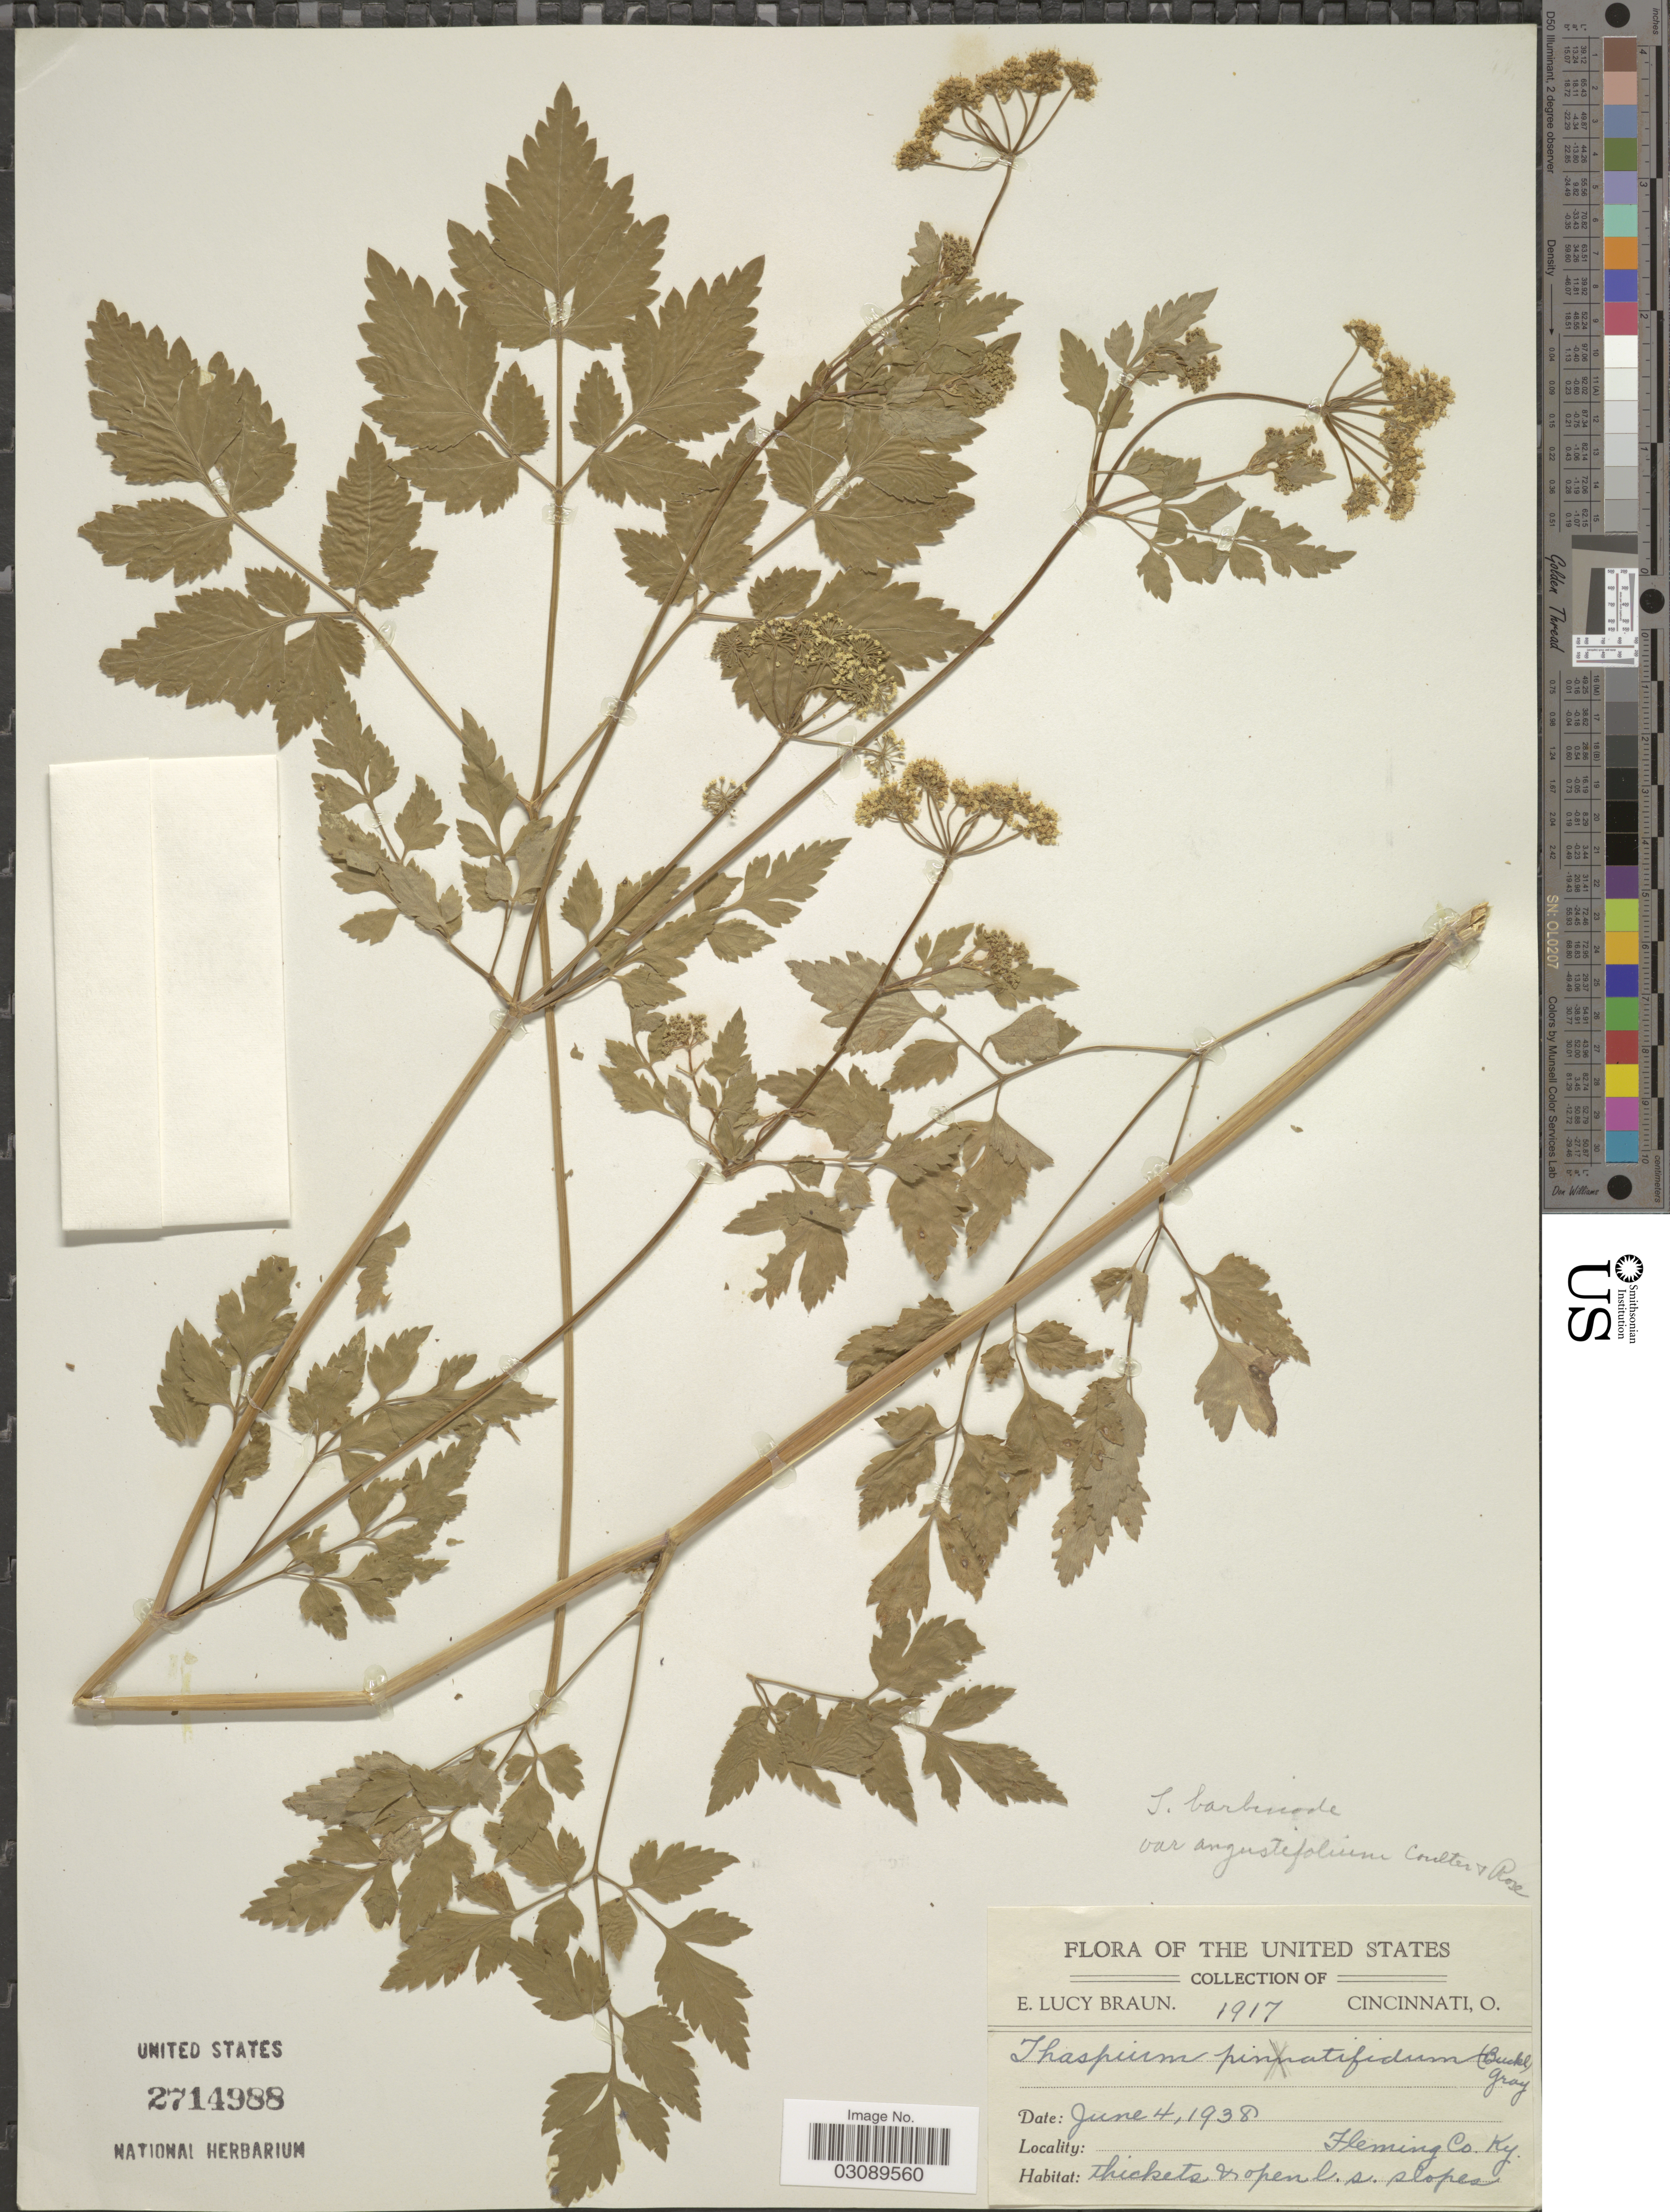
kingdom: Plantae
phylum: Tracheophyta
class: Magnoliopsida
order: Apiales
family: Apiaceae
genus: Thaspium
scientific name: Thaspium barbinode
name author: (Michx.) Nutt.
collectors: E. L. Braun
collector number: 1917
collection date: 1938-06-04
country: United States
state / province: Kentucky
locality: Fleming Co.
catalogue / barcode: US 2714988